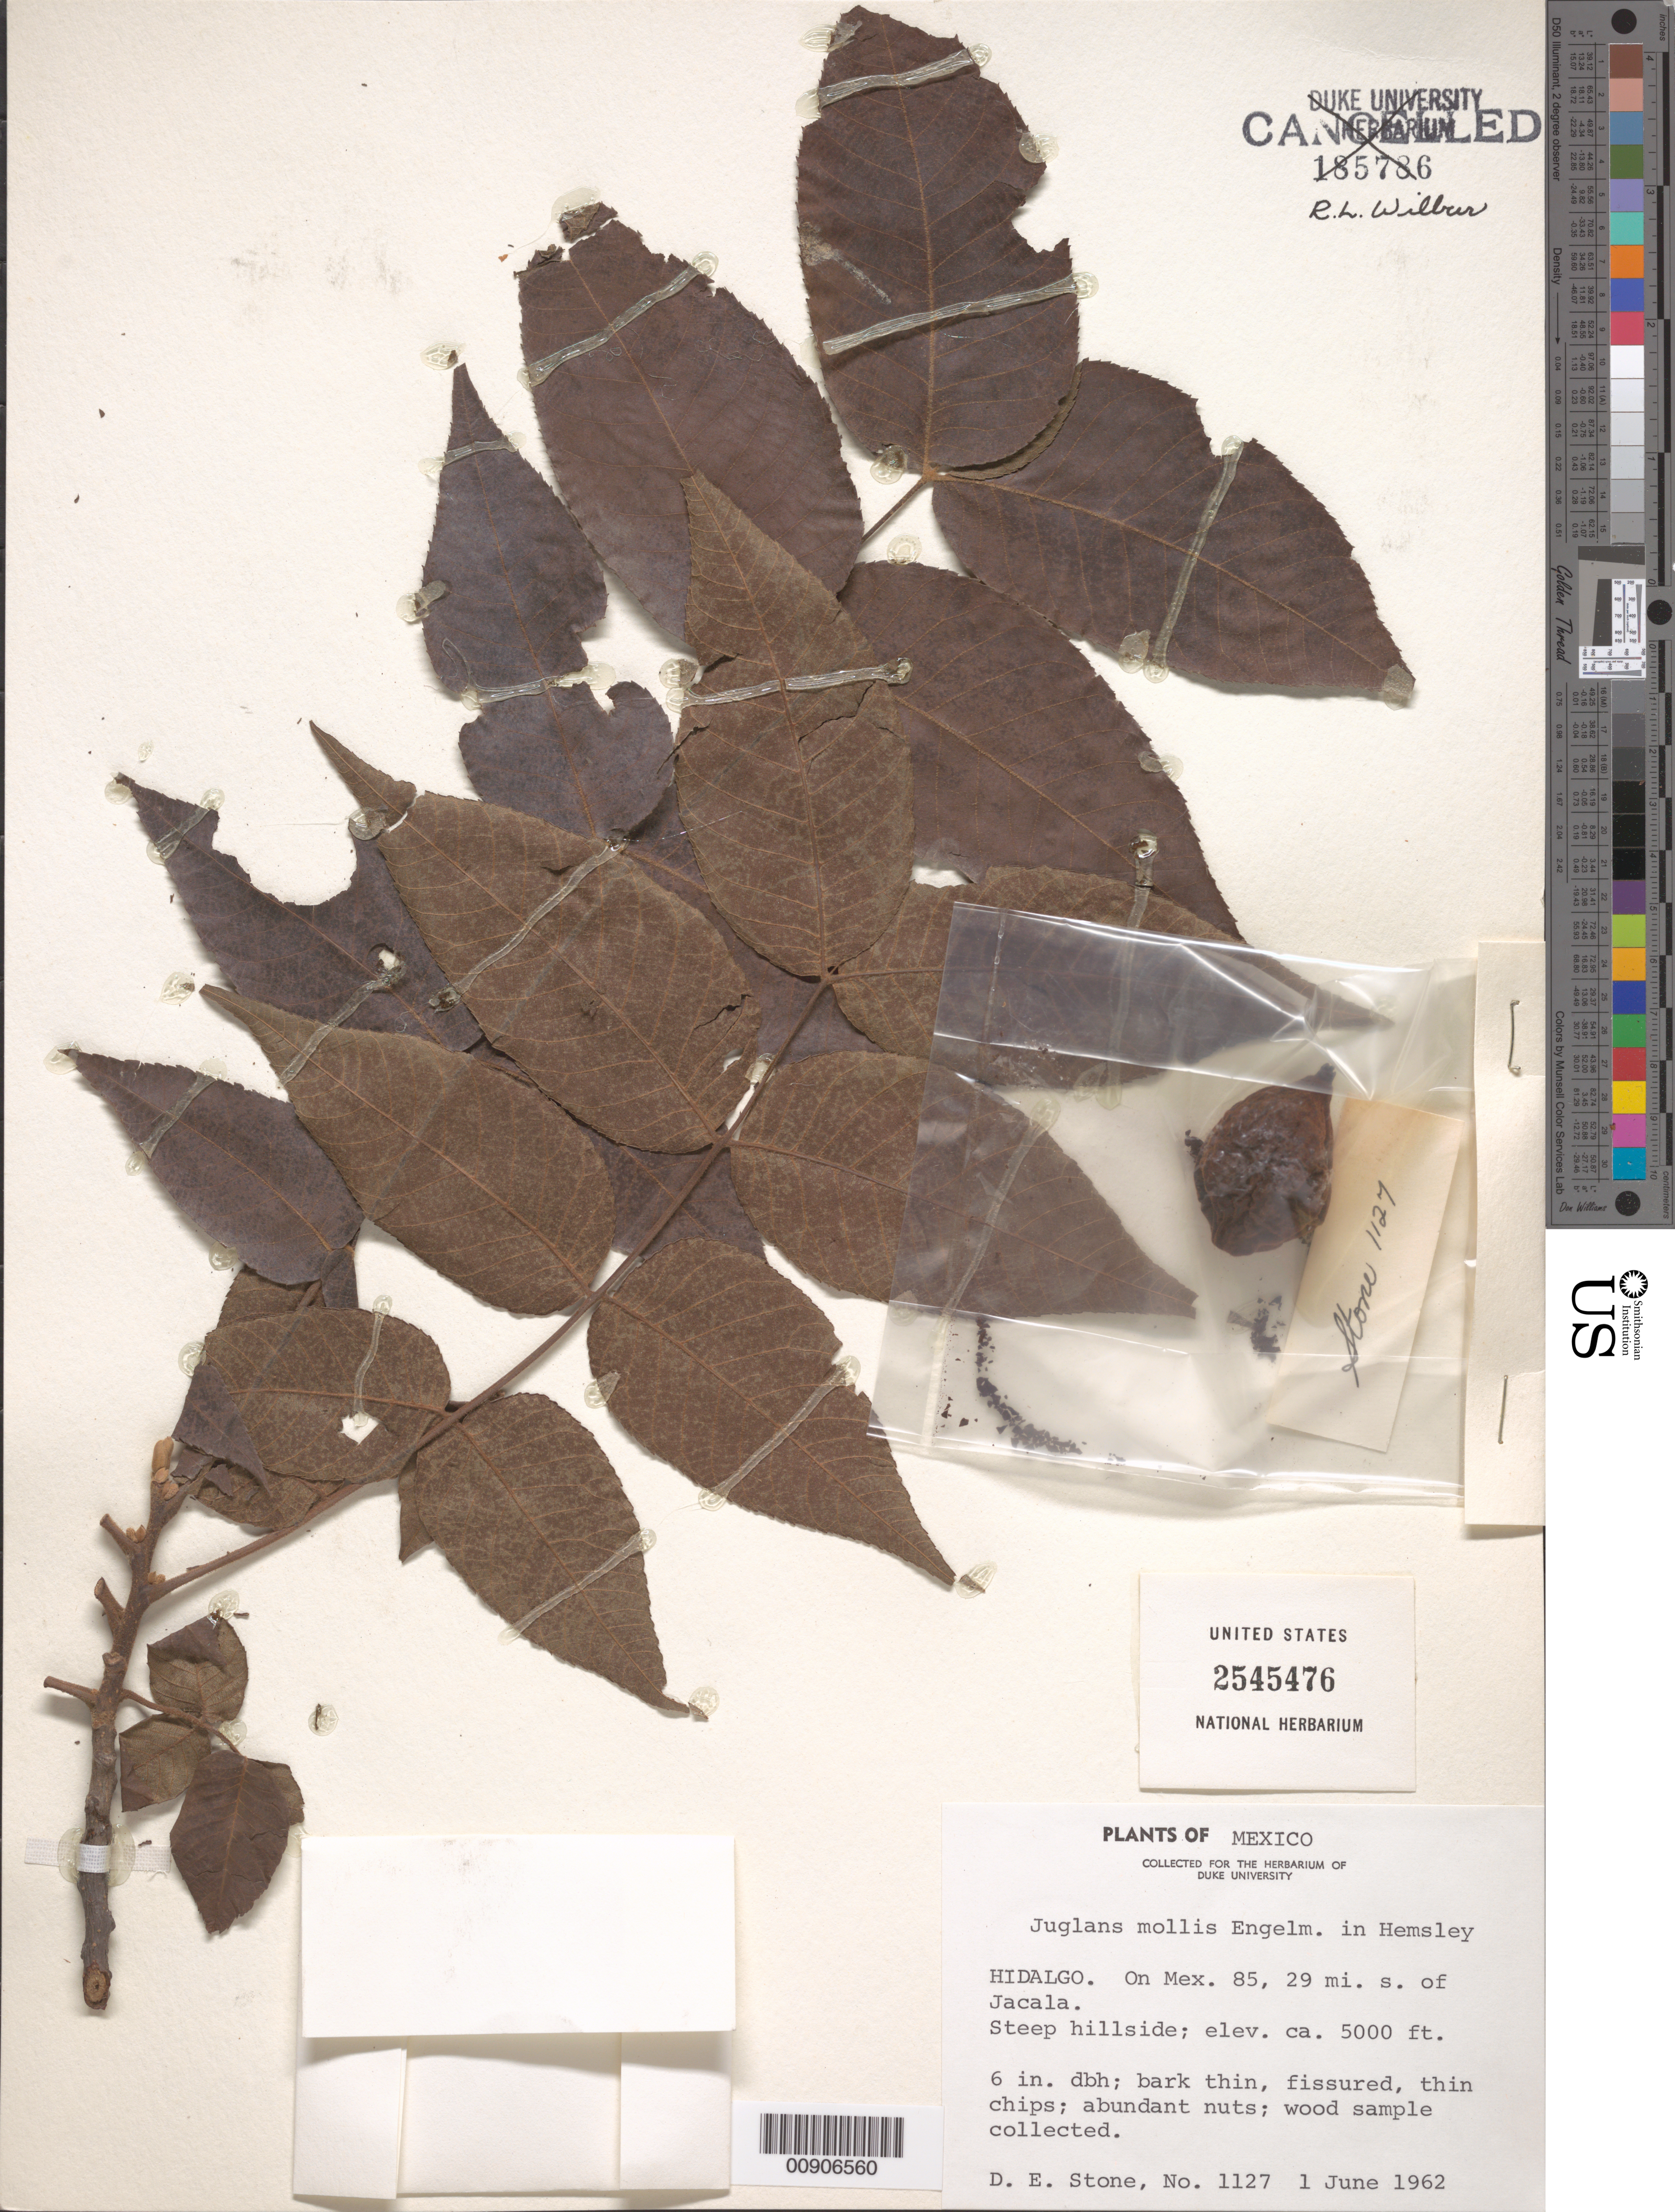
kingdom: Plantae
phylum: Tracheophyta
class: Magnoliopsida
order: Fagales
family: Juglandaceae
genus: Juglans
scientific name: Juglans mollis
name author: Engelm. ex Hemsl.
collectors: D. E. Stone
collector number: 1127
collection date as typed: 01 Jun 1962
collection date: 1962-06-01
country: Mexico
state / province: Hidalgo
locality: Hidalgo. On Mex. 85, 29 mi. S of Jacala.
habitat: Steep hillside.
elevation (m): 1524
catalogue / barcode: US 2545476